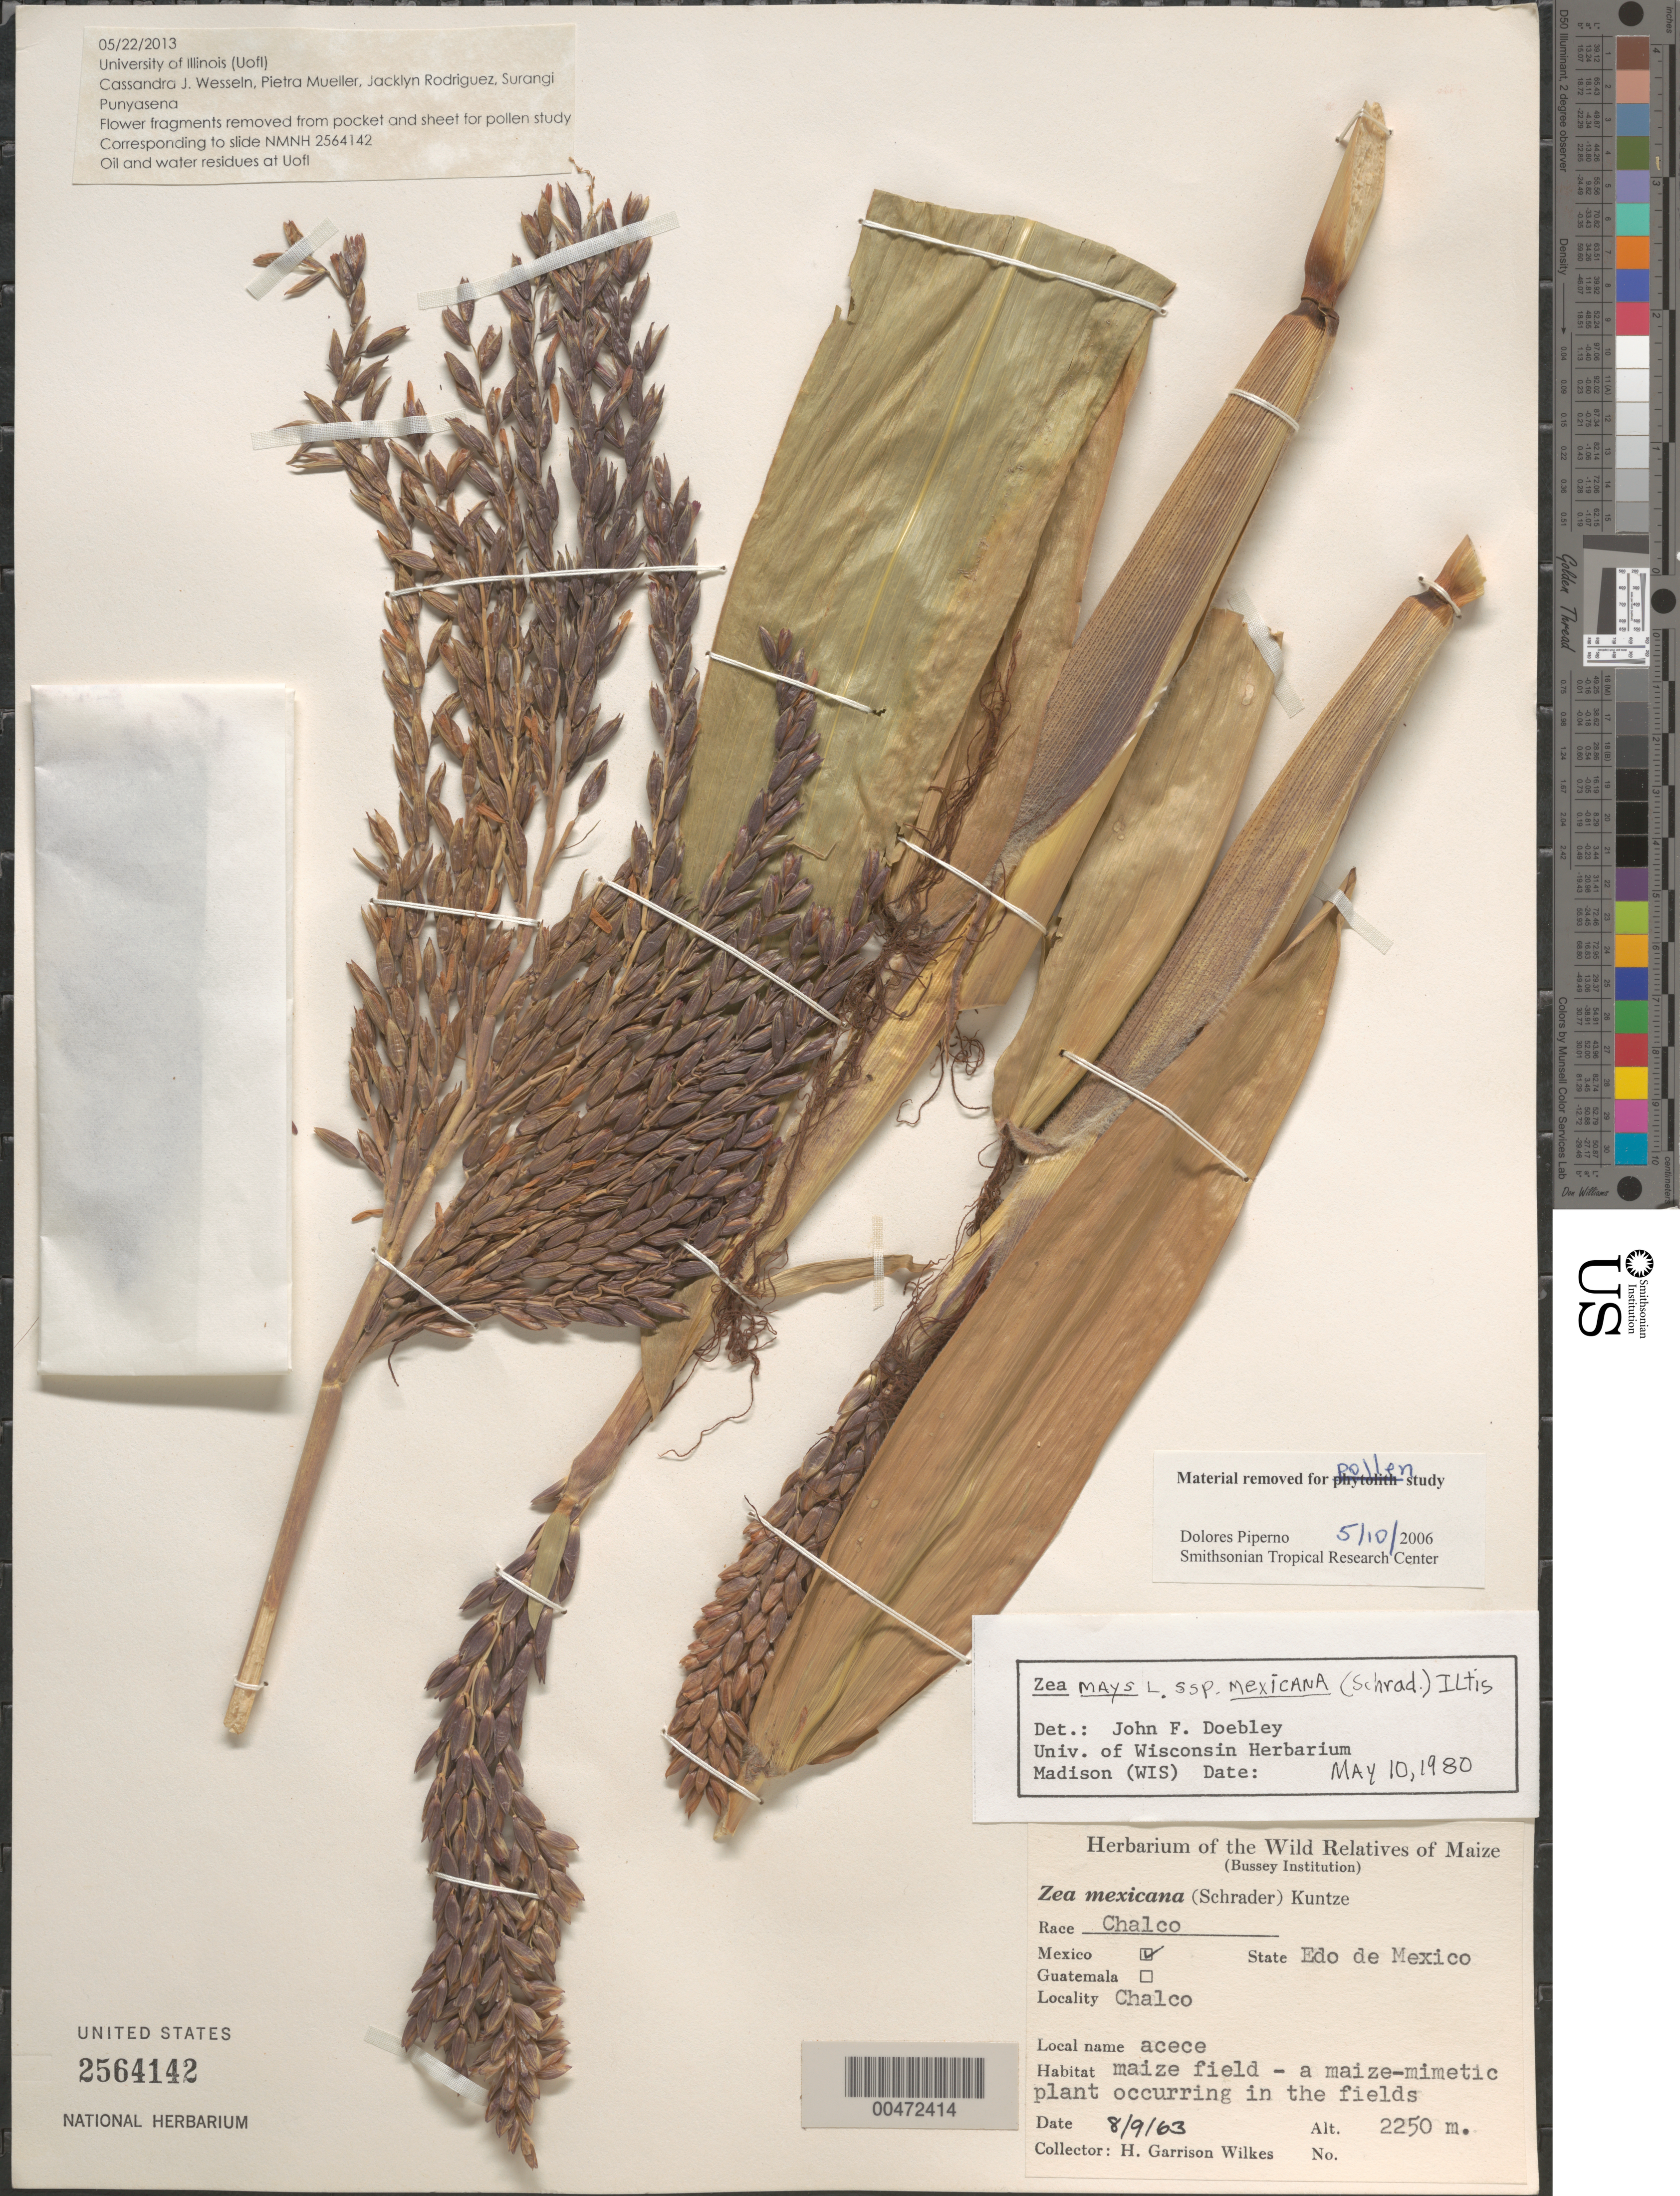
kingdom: Plantae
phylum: Tracheophyta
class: Liliopsida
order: Poales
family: Poaceae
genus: Zea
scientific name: Zea mays subsp. mexicana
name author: (Schrad.) Iltis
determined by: Doebley, John F.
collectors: H. G. Wilkes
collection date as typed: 9 Aug 1963 or 8 Sep 1963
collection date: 1963-08-09 or 1963-09-08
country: Mexico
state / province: México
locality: Chalco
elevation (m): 2250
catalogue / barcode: US 2564142